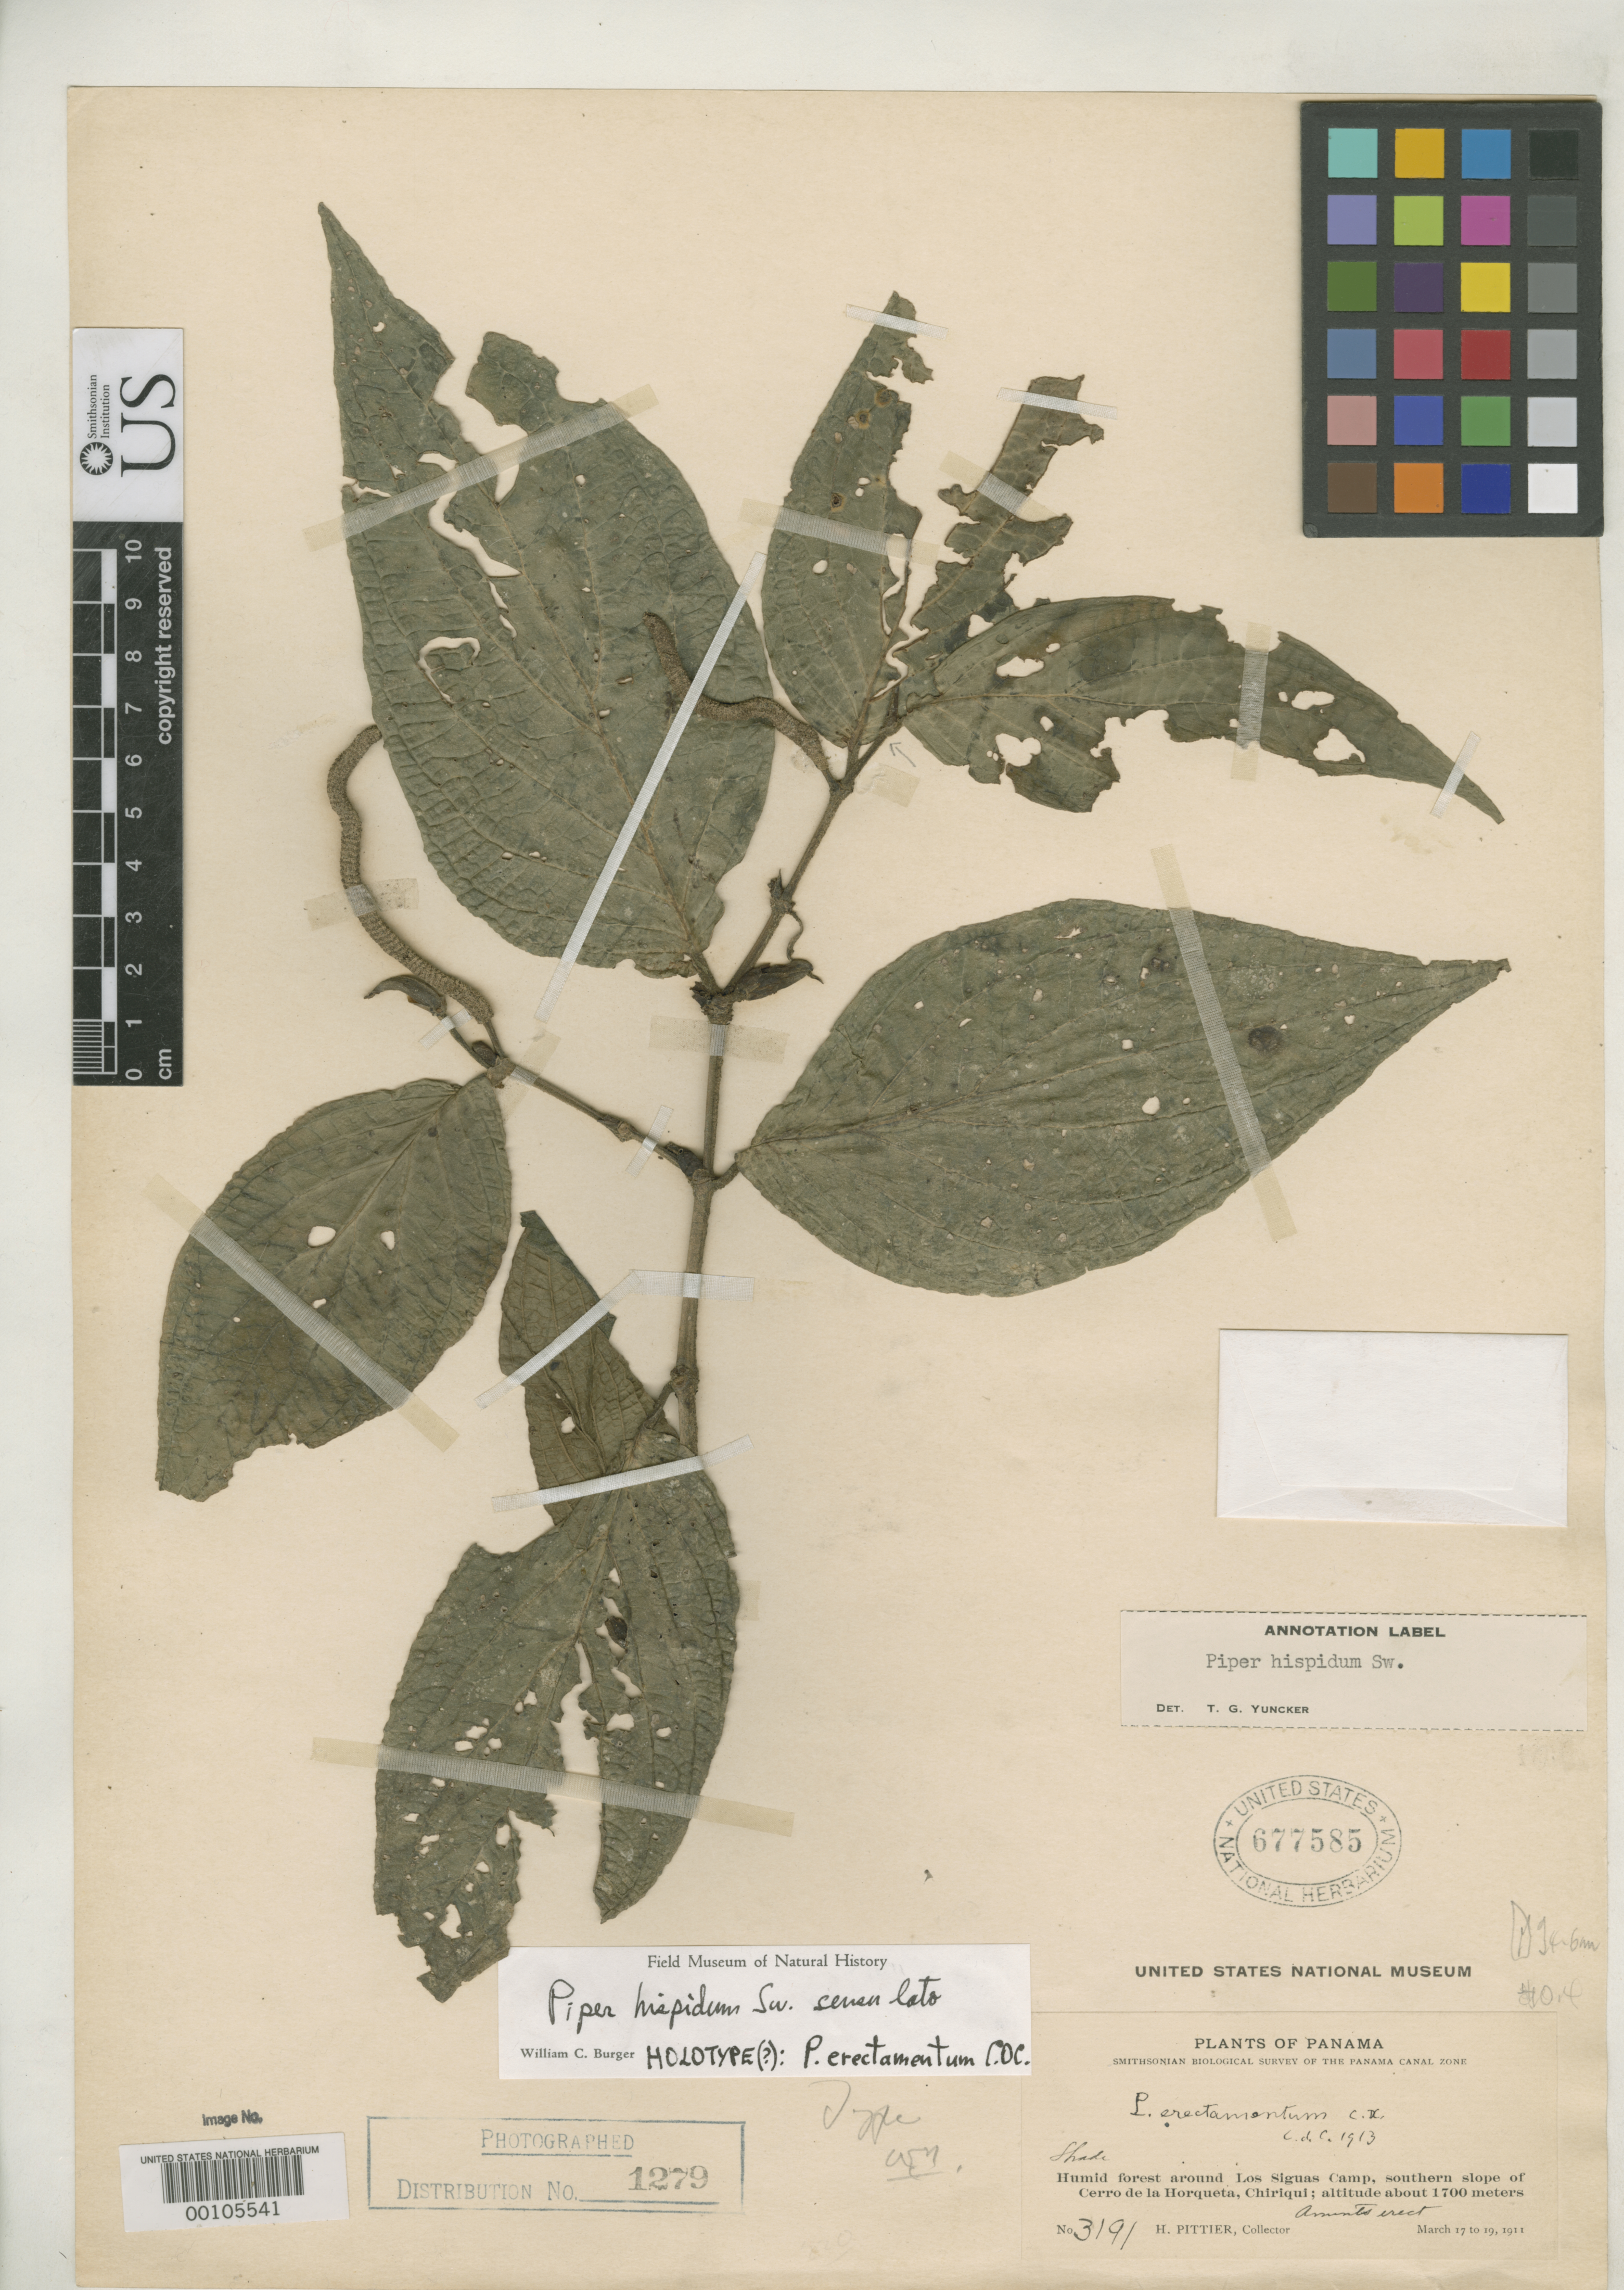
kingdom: Plantae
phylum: Tracheophyta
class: Magnoliopsida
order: Piperales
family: Piperaceae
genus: Piper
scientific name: Piper erectamentum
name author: C. DC.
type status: Possible Holotype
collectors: H. F. Pittier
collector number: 3191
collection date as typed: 17 Mar 1911 to 19 Mar 1911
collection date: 1911-03-17/1911-03-19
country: Panama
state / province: Chiriquí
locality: Cerro de La Horqueta, Los Siguas Camp.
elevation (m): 1700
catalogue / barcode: US 677585